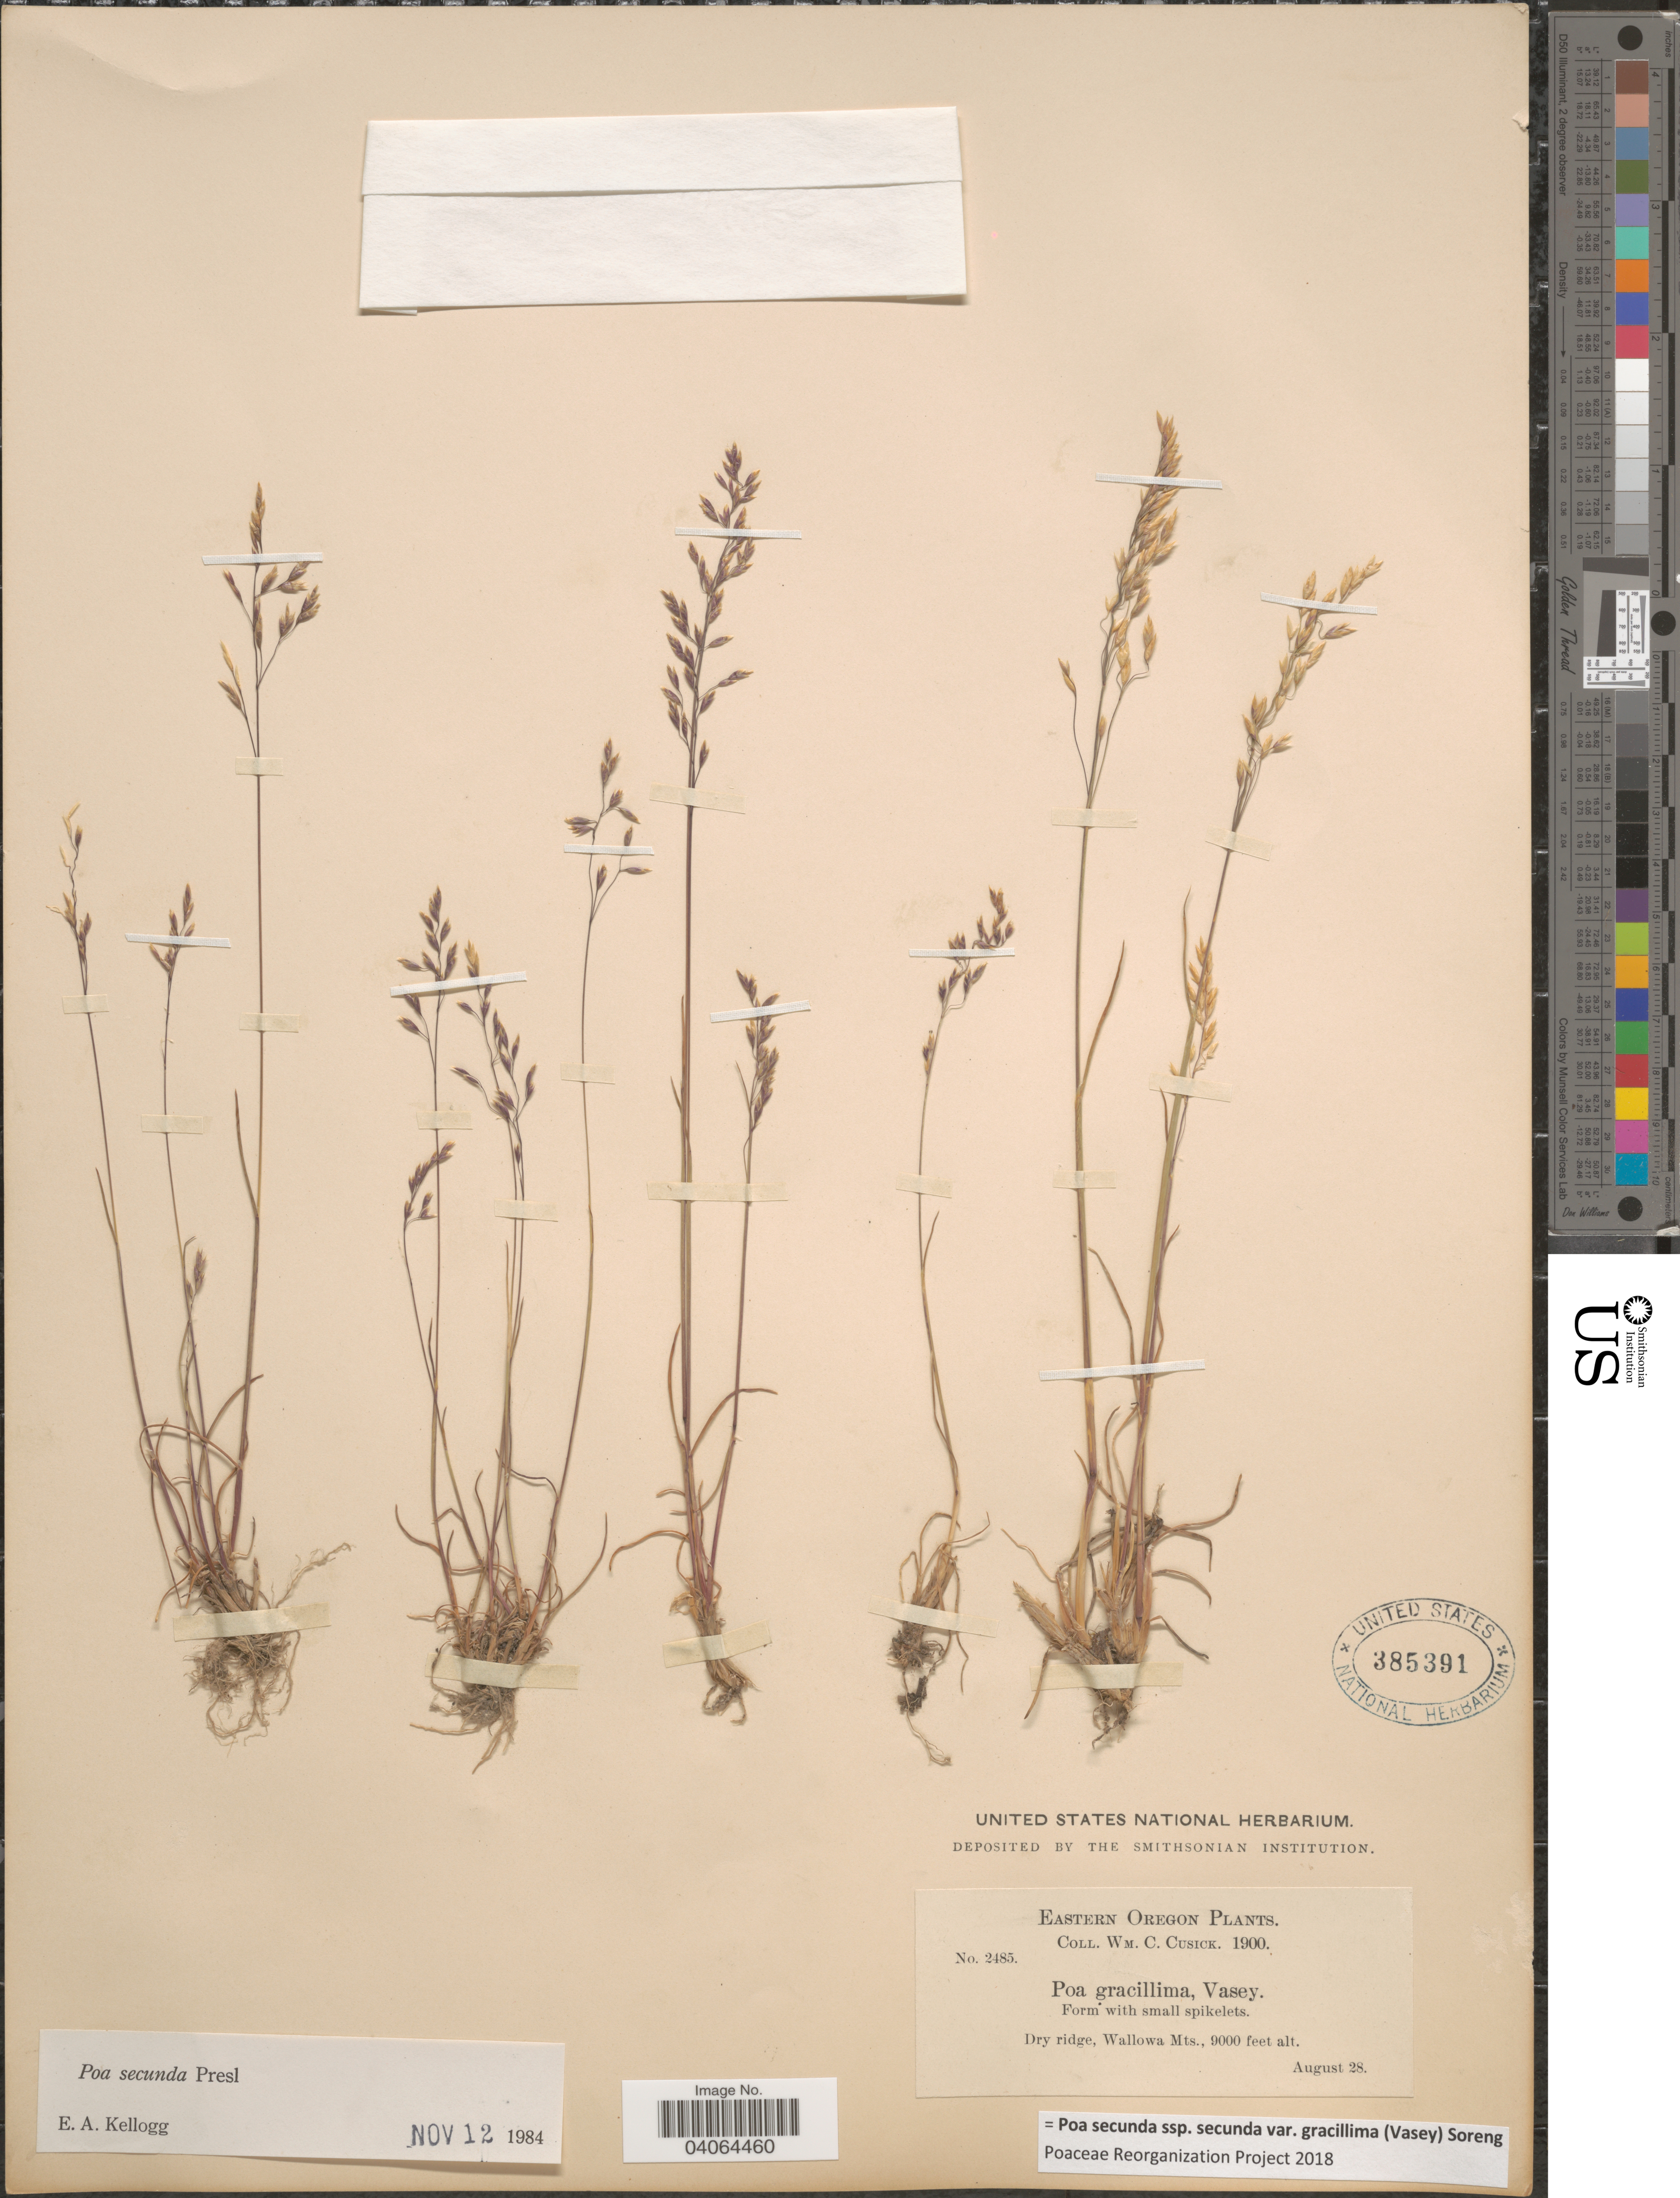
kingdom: Plantae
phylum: Tracheophyta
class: Liliopsida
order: Poales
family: Poaceae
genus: Poa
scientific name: Poa secunda subsp. secunda var. gracillima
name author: (Vasey) Soreng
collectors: W. C. Cusick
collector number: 2485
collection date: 1900-08-28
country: United States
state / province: Oregon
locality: Eastern Oregon. Dry ridge, Wallowa Mts.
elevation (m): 2743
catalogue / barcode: US 385391